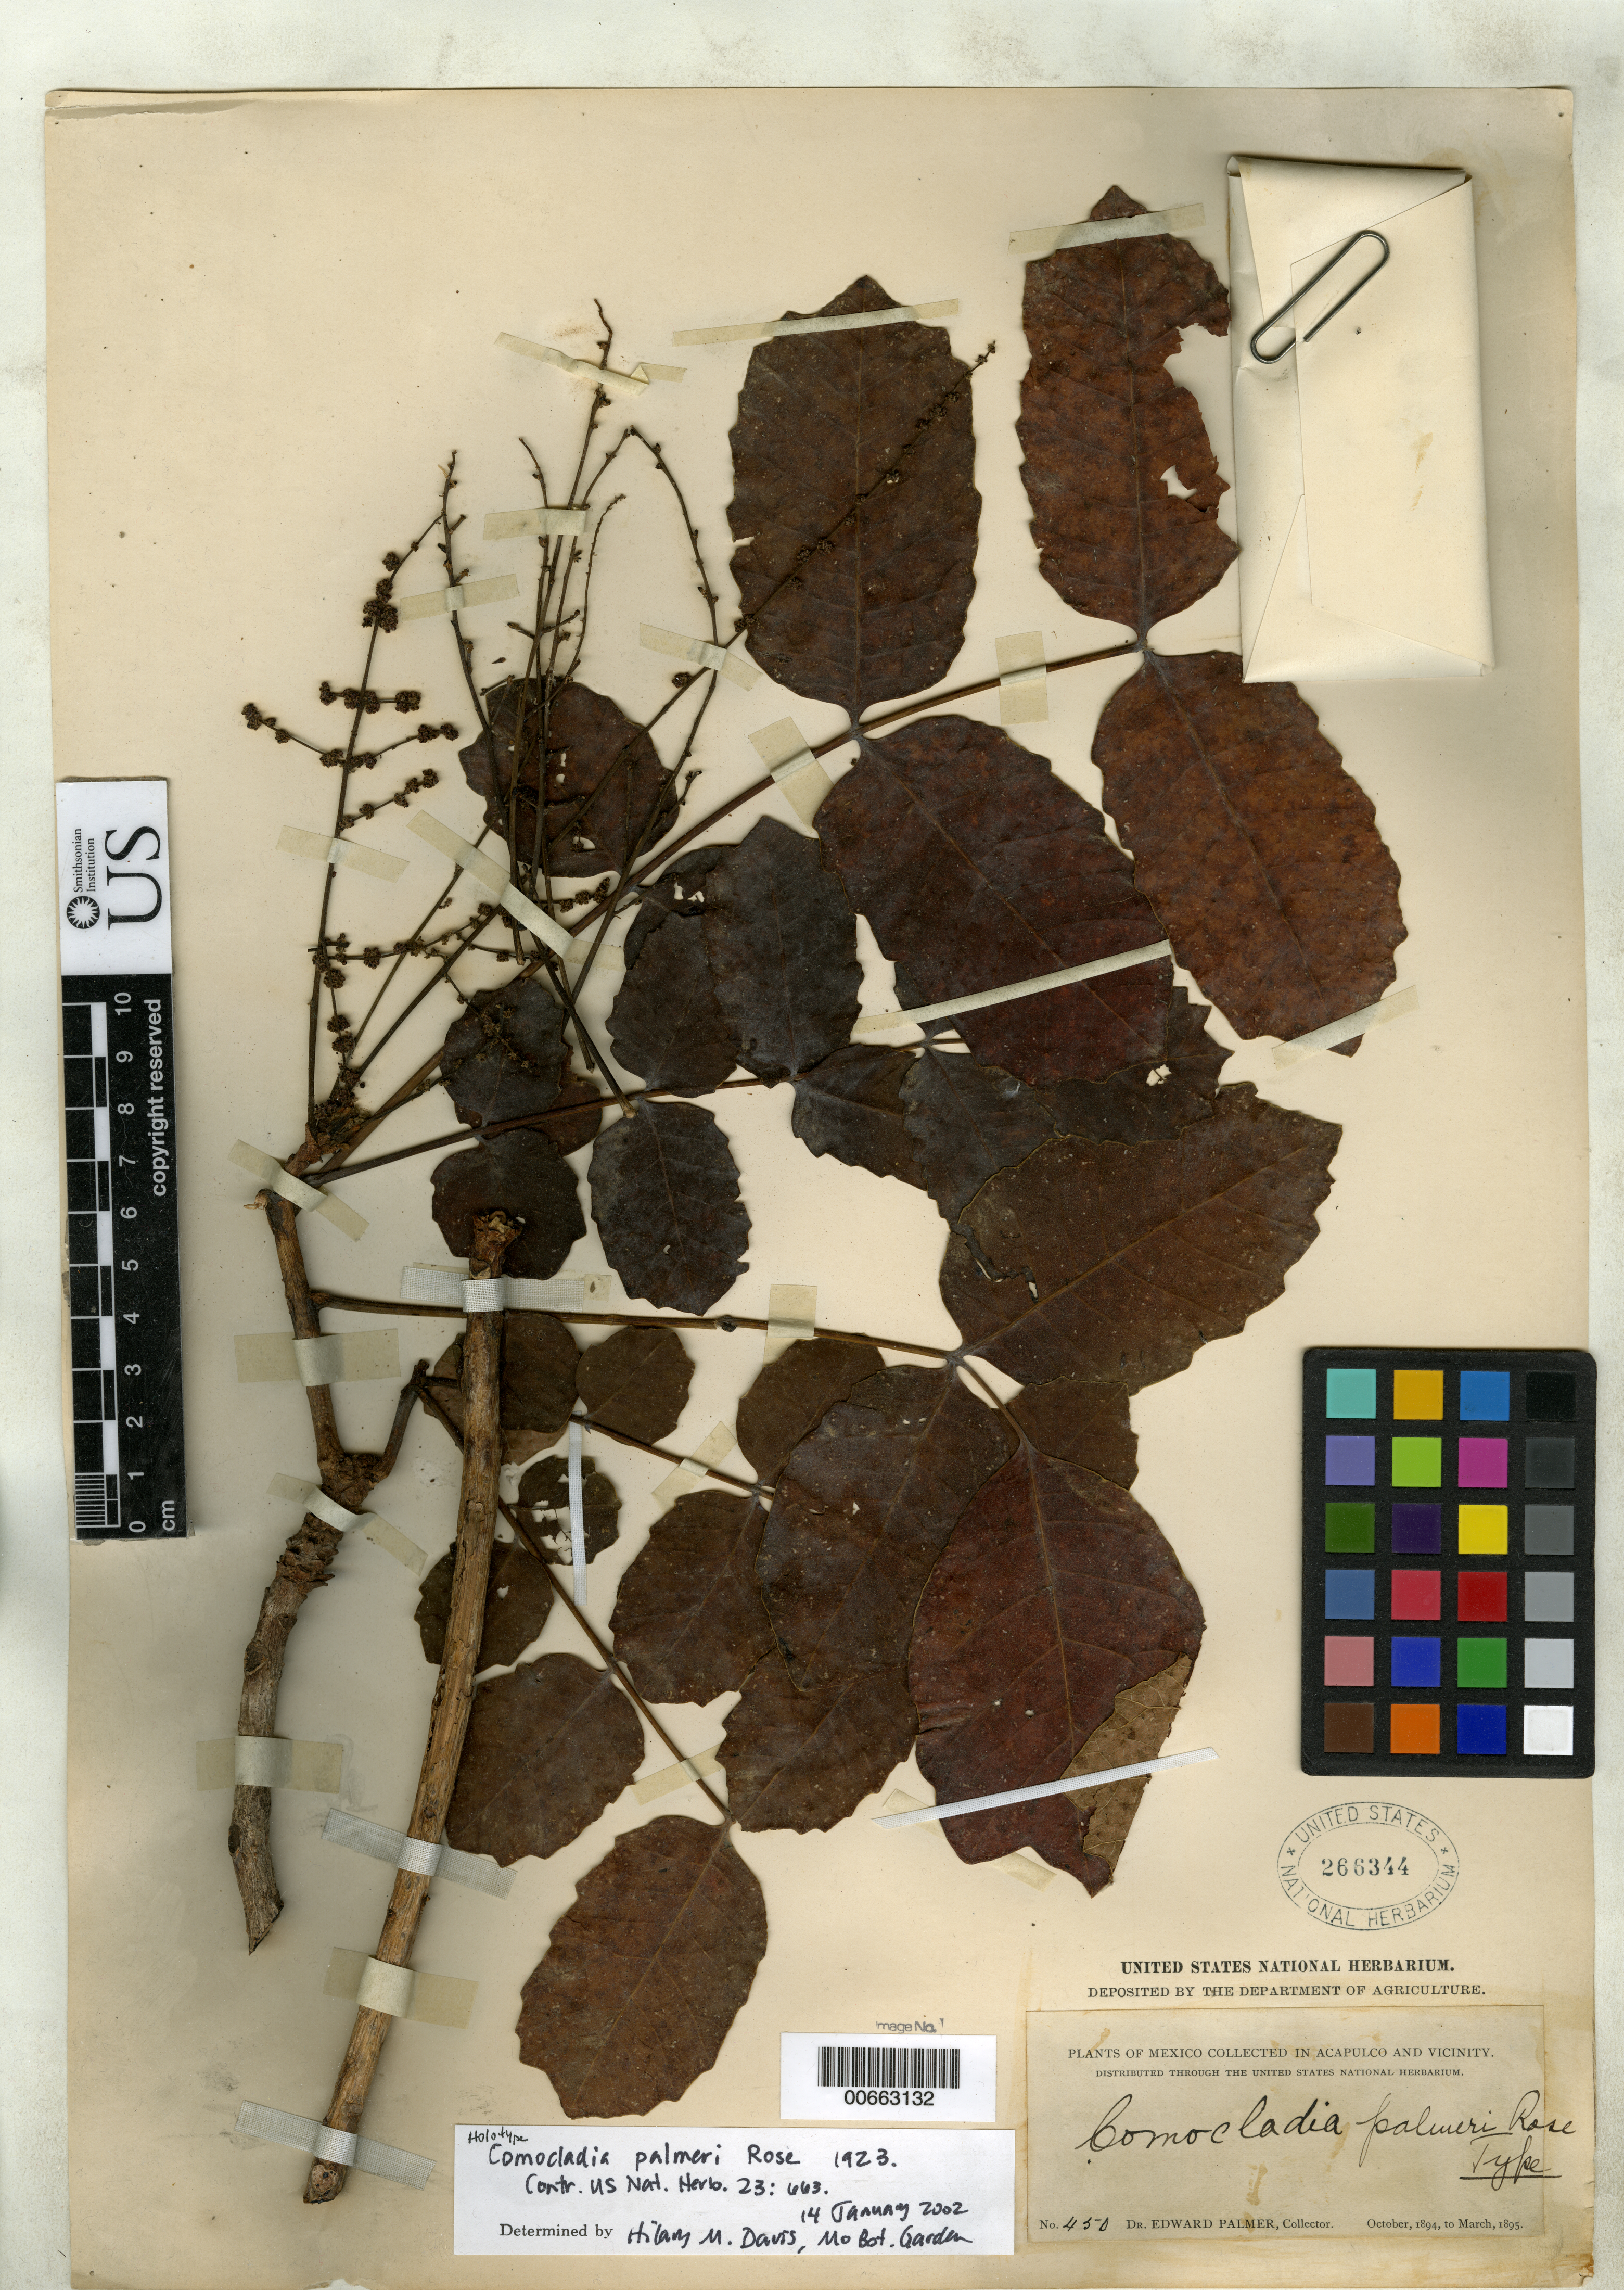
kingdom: Plantae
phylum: Tracheophyta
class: Magnoliopsida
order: Sapindales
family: Anacardiaceae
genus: Comocladia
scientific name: Comocladia palmeri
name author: Rose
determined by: Davis, H. M.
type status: Holotype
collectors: E. Palmer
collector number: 450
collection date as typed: Oct 1894 to -- Mar 1895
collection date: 1894-10/1895-03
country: Mexico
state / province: Guerrero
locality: Acapulco and vicinity.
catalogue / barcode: US 266344